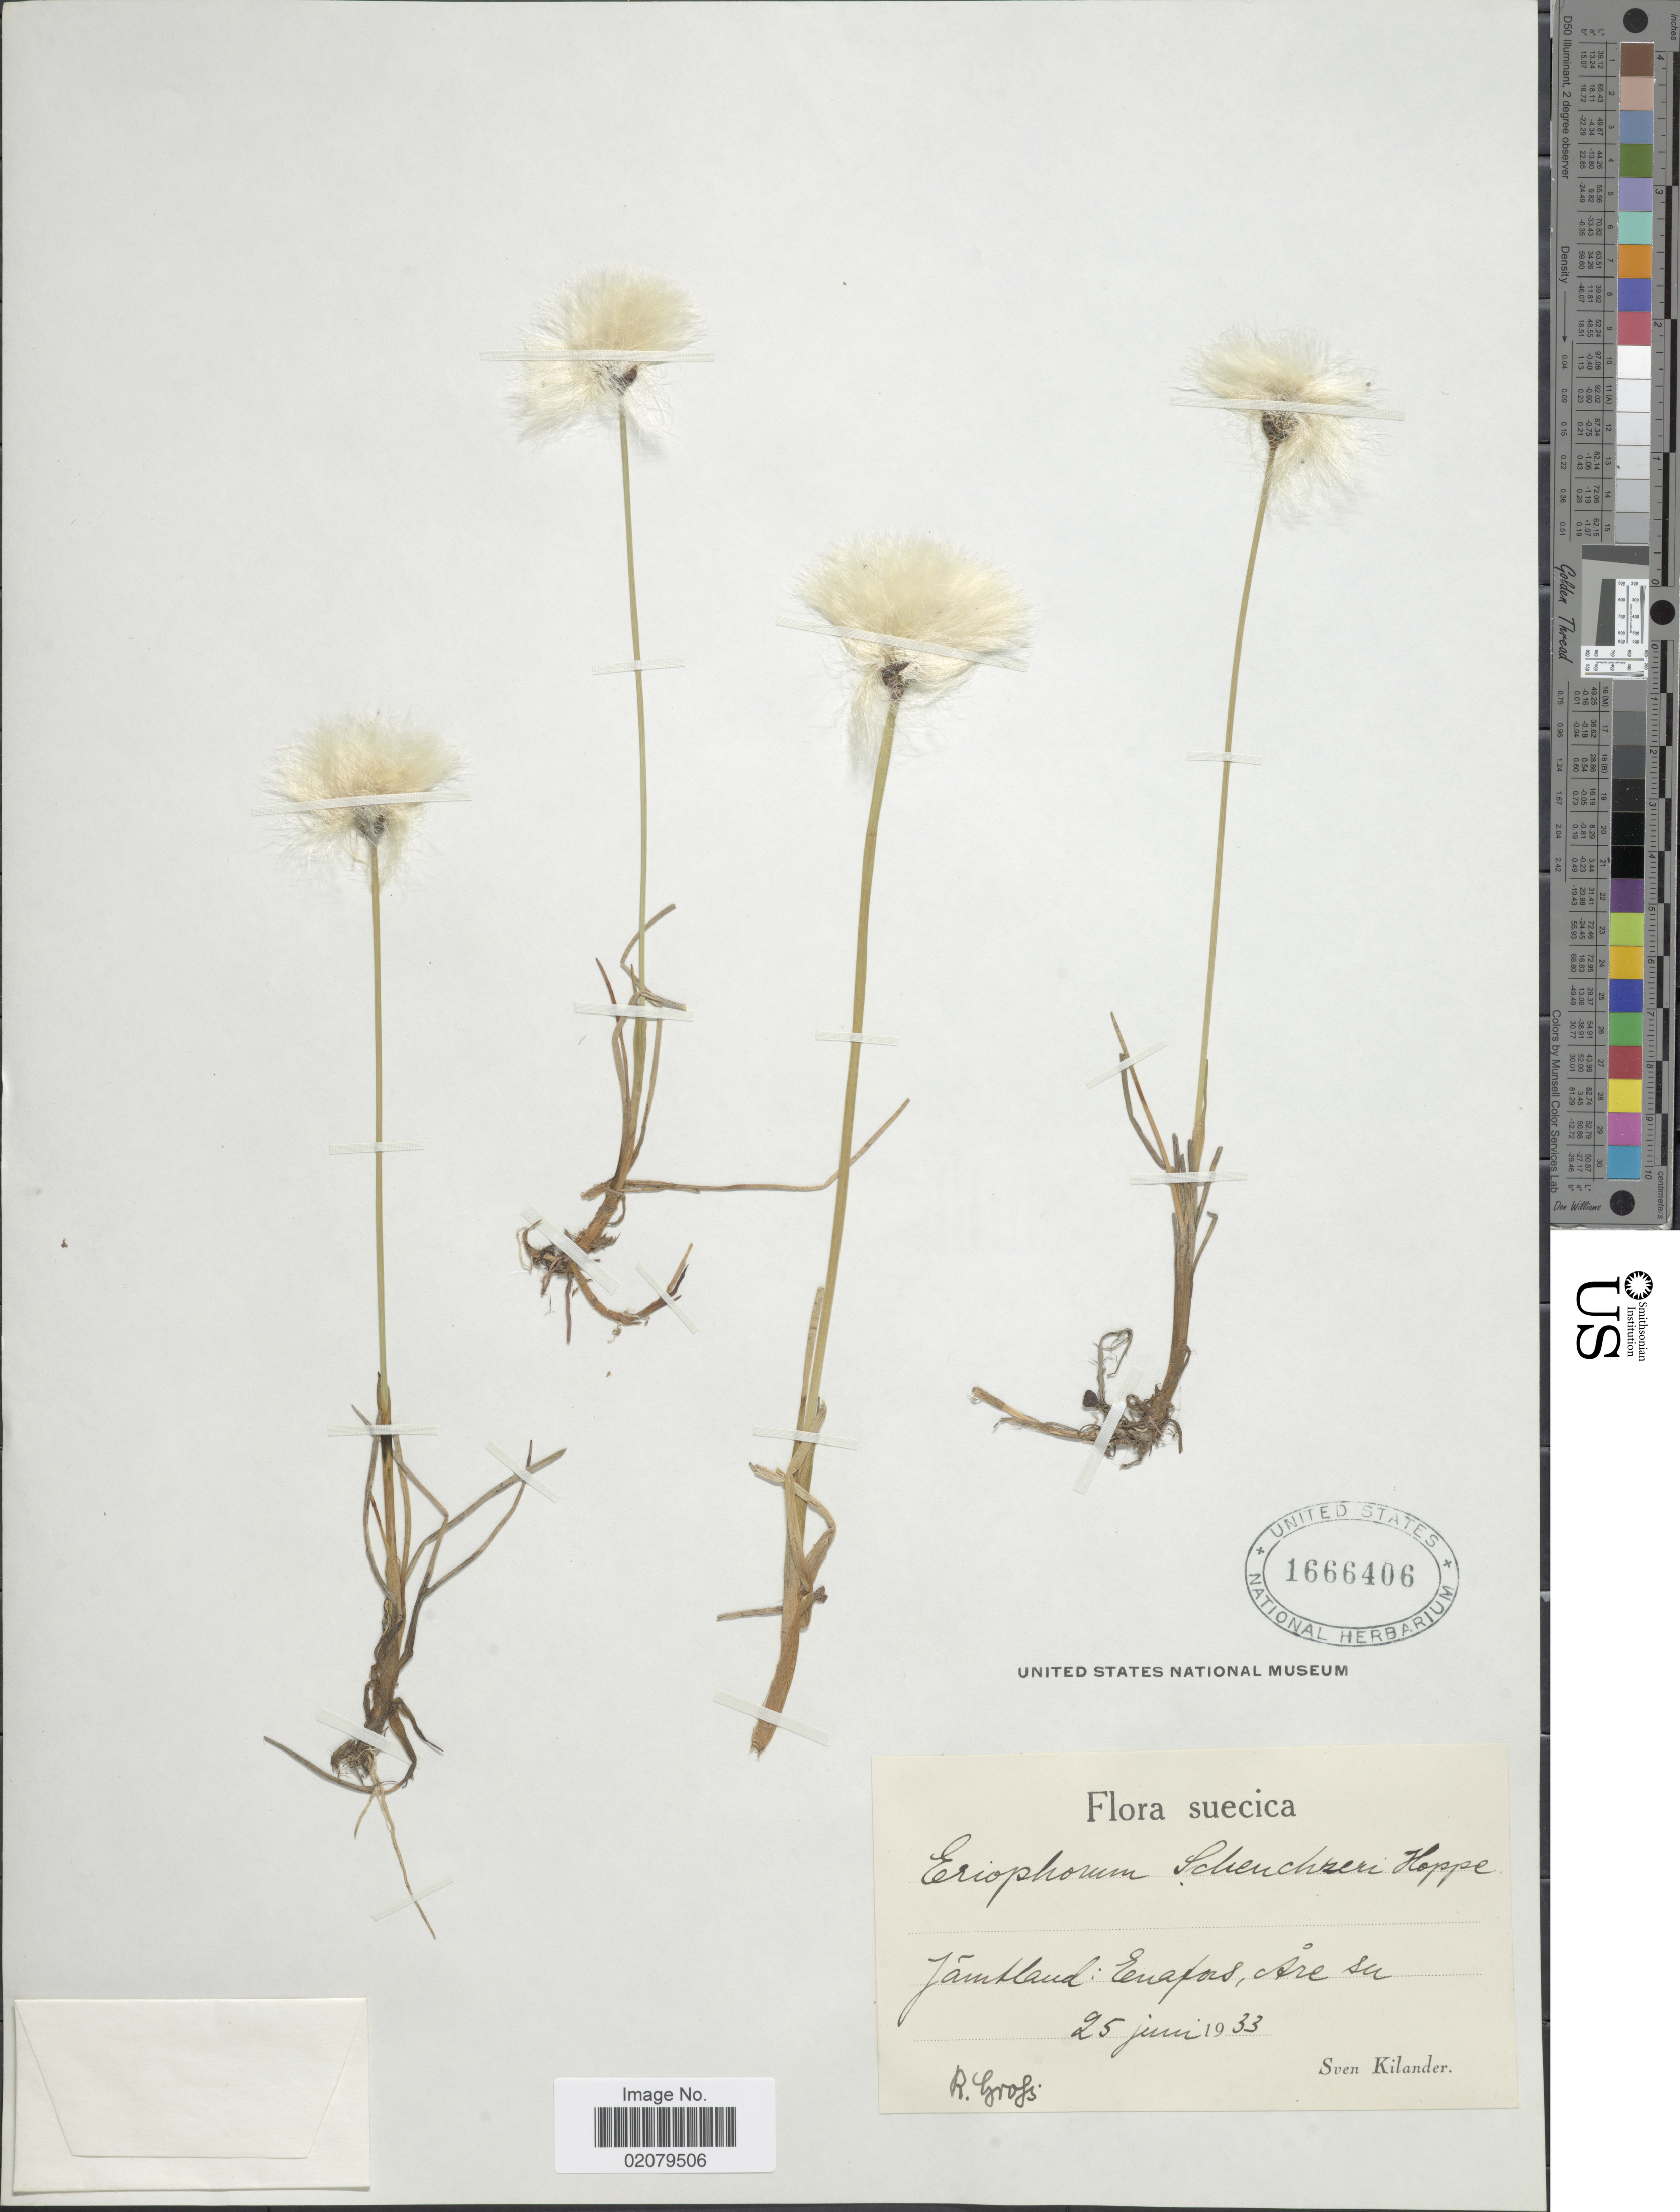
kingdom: Plantae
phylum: Tracheophyta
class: Liliopsida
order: Poales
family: Cyperaceae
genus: Eriophorum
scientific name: Eriophorum scheuchzeri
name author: Hoppe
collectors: S. Kilander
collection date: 1933-06-25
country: Sweden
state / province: Jämtland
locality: Suecica, Jamtland: Euaford, Are su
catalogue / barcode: US 1666406